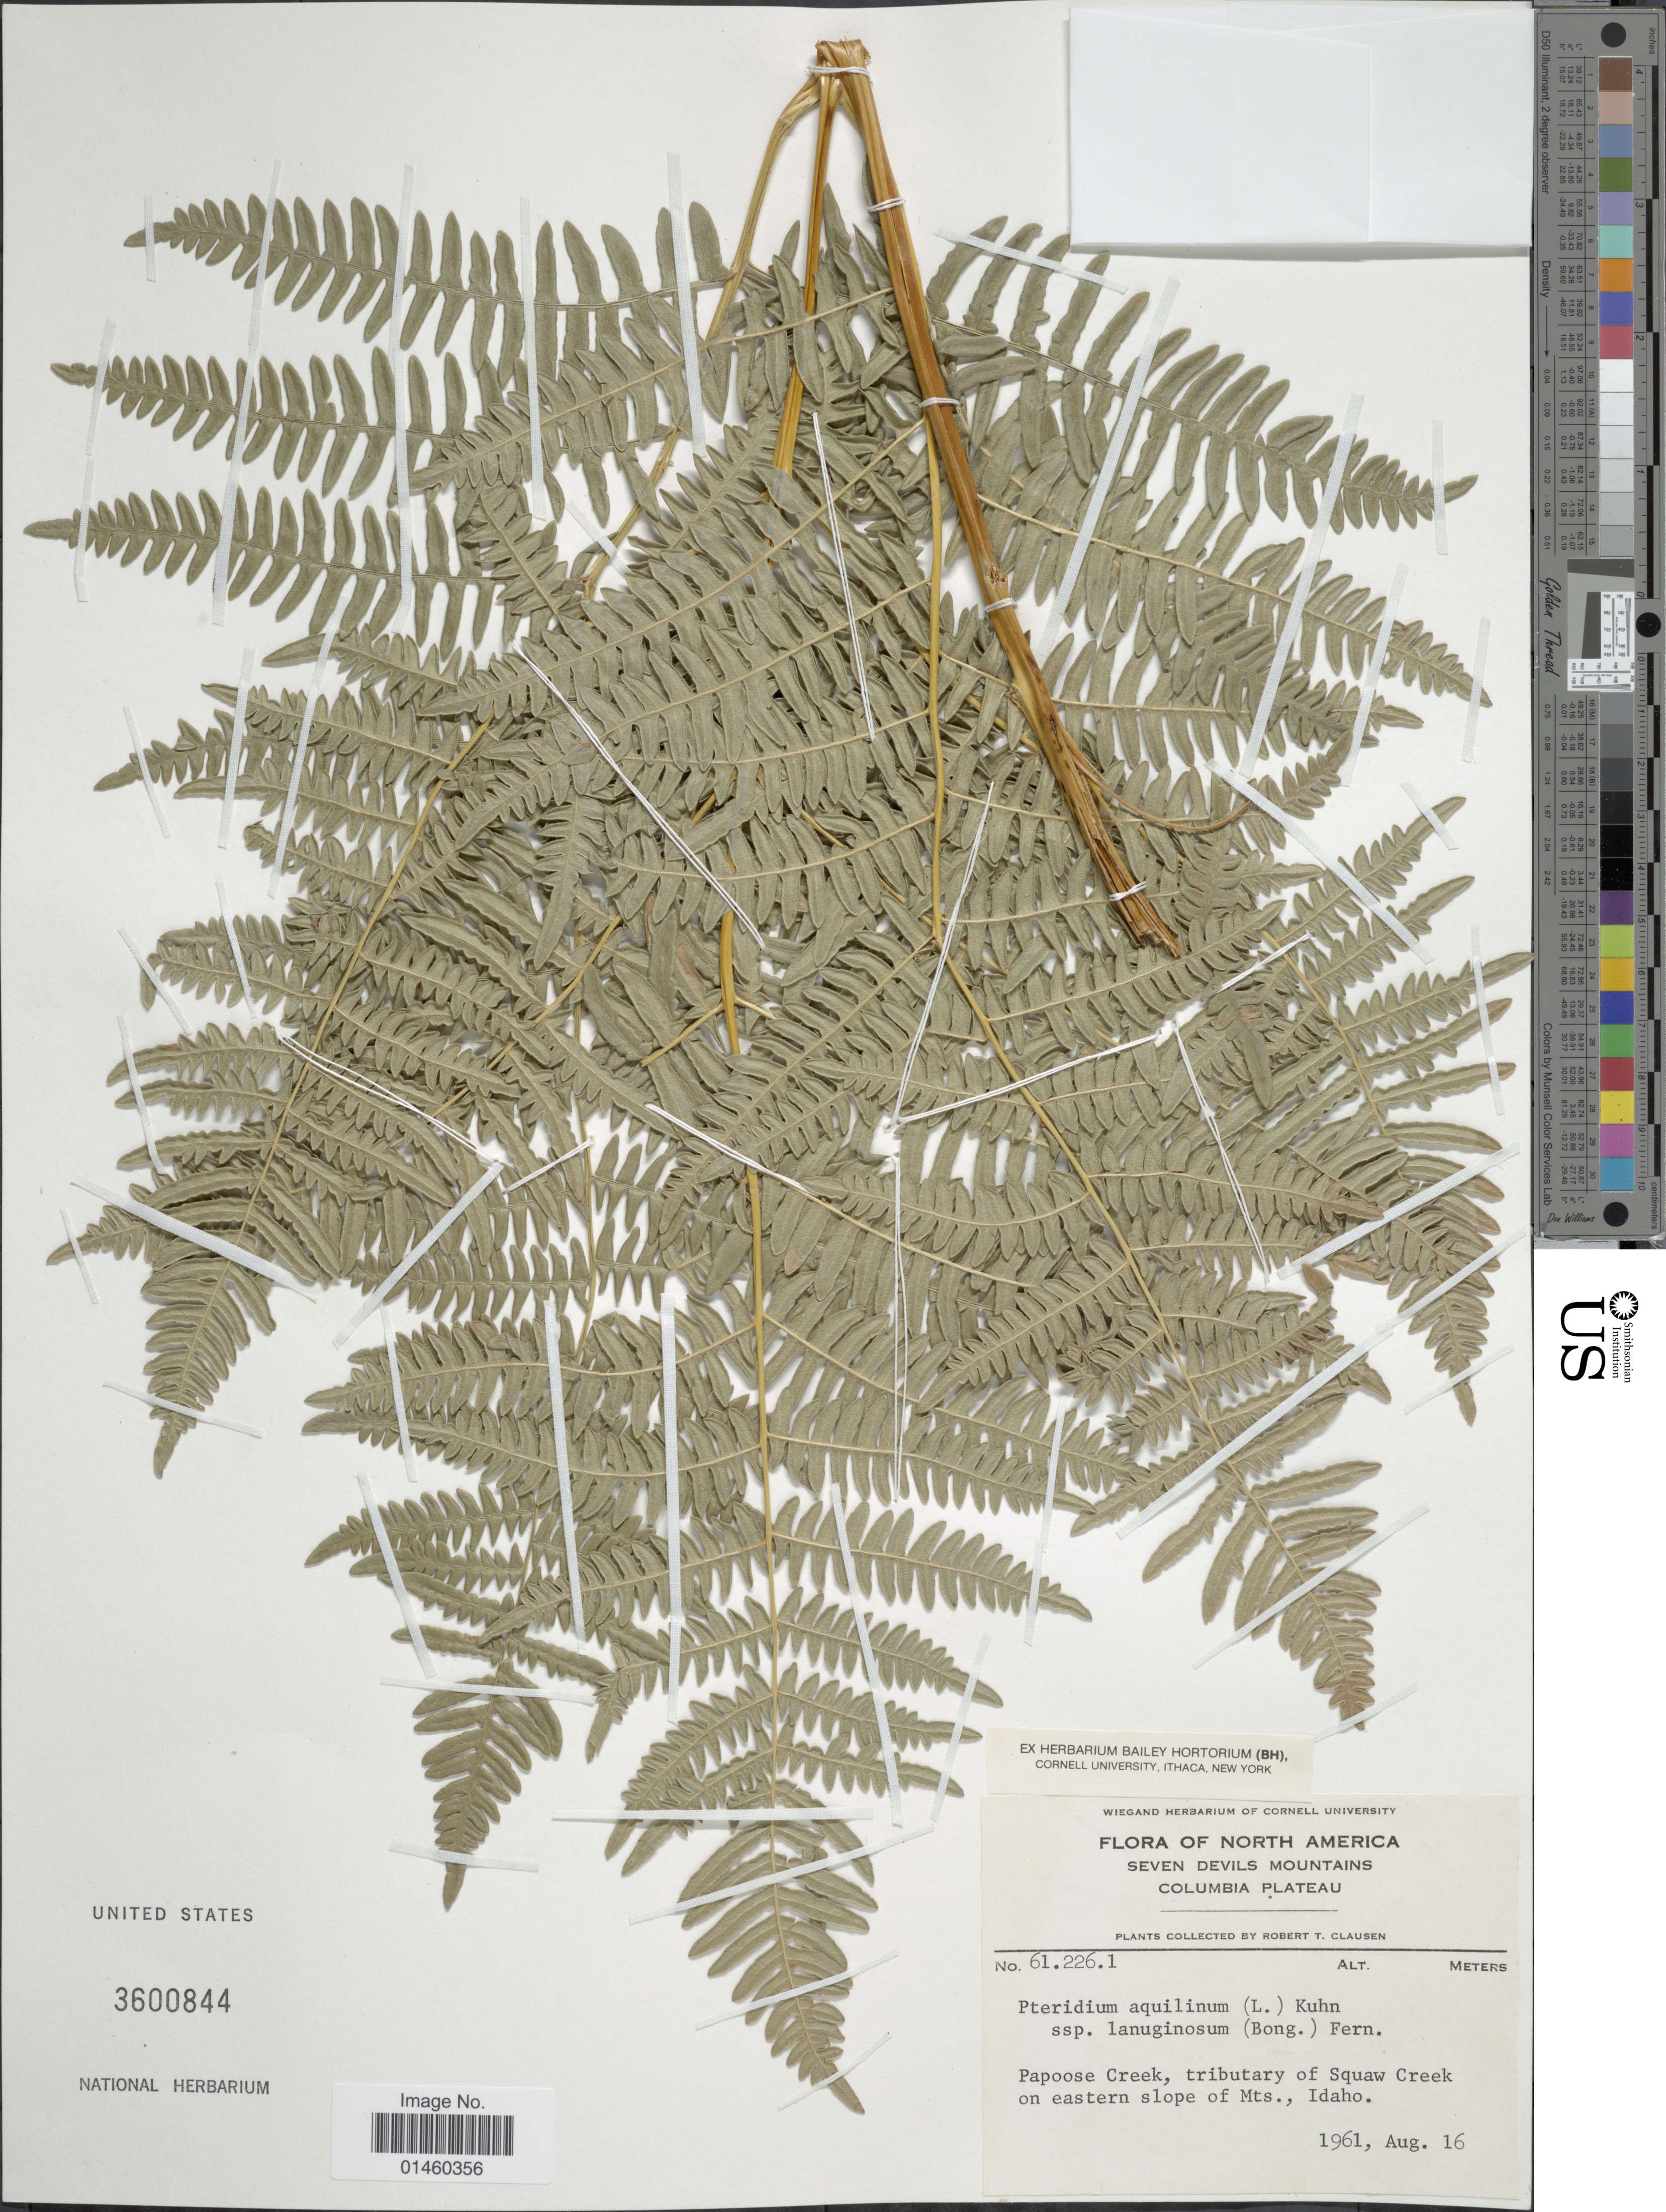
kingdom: Plantae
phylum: Tracheophyta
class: Polypodiopsida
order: Polypodiales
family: Dennstaedtiaceae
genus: Pteridium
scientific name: Pteridium aquilinum var. latiusculum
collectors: R. T. Clausen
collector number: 612261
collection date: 1961-08-16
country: United States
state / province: Idaho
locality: Sevin Devils Mountains, Columbia Plateau, Papoose Creek, tributary of Squaw Creek on eastern slope of Mts.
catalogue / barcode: US 3600844